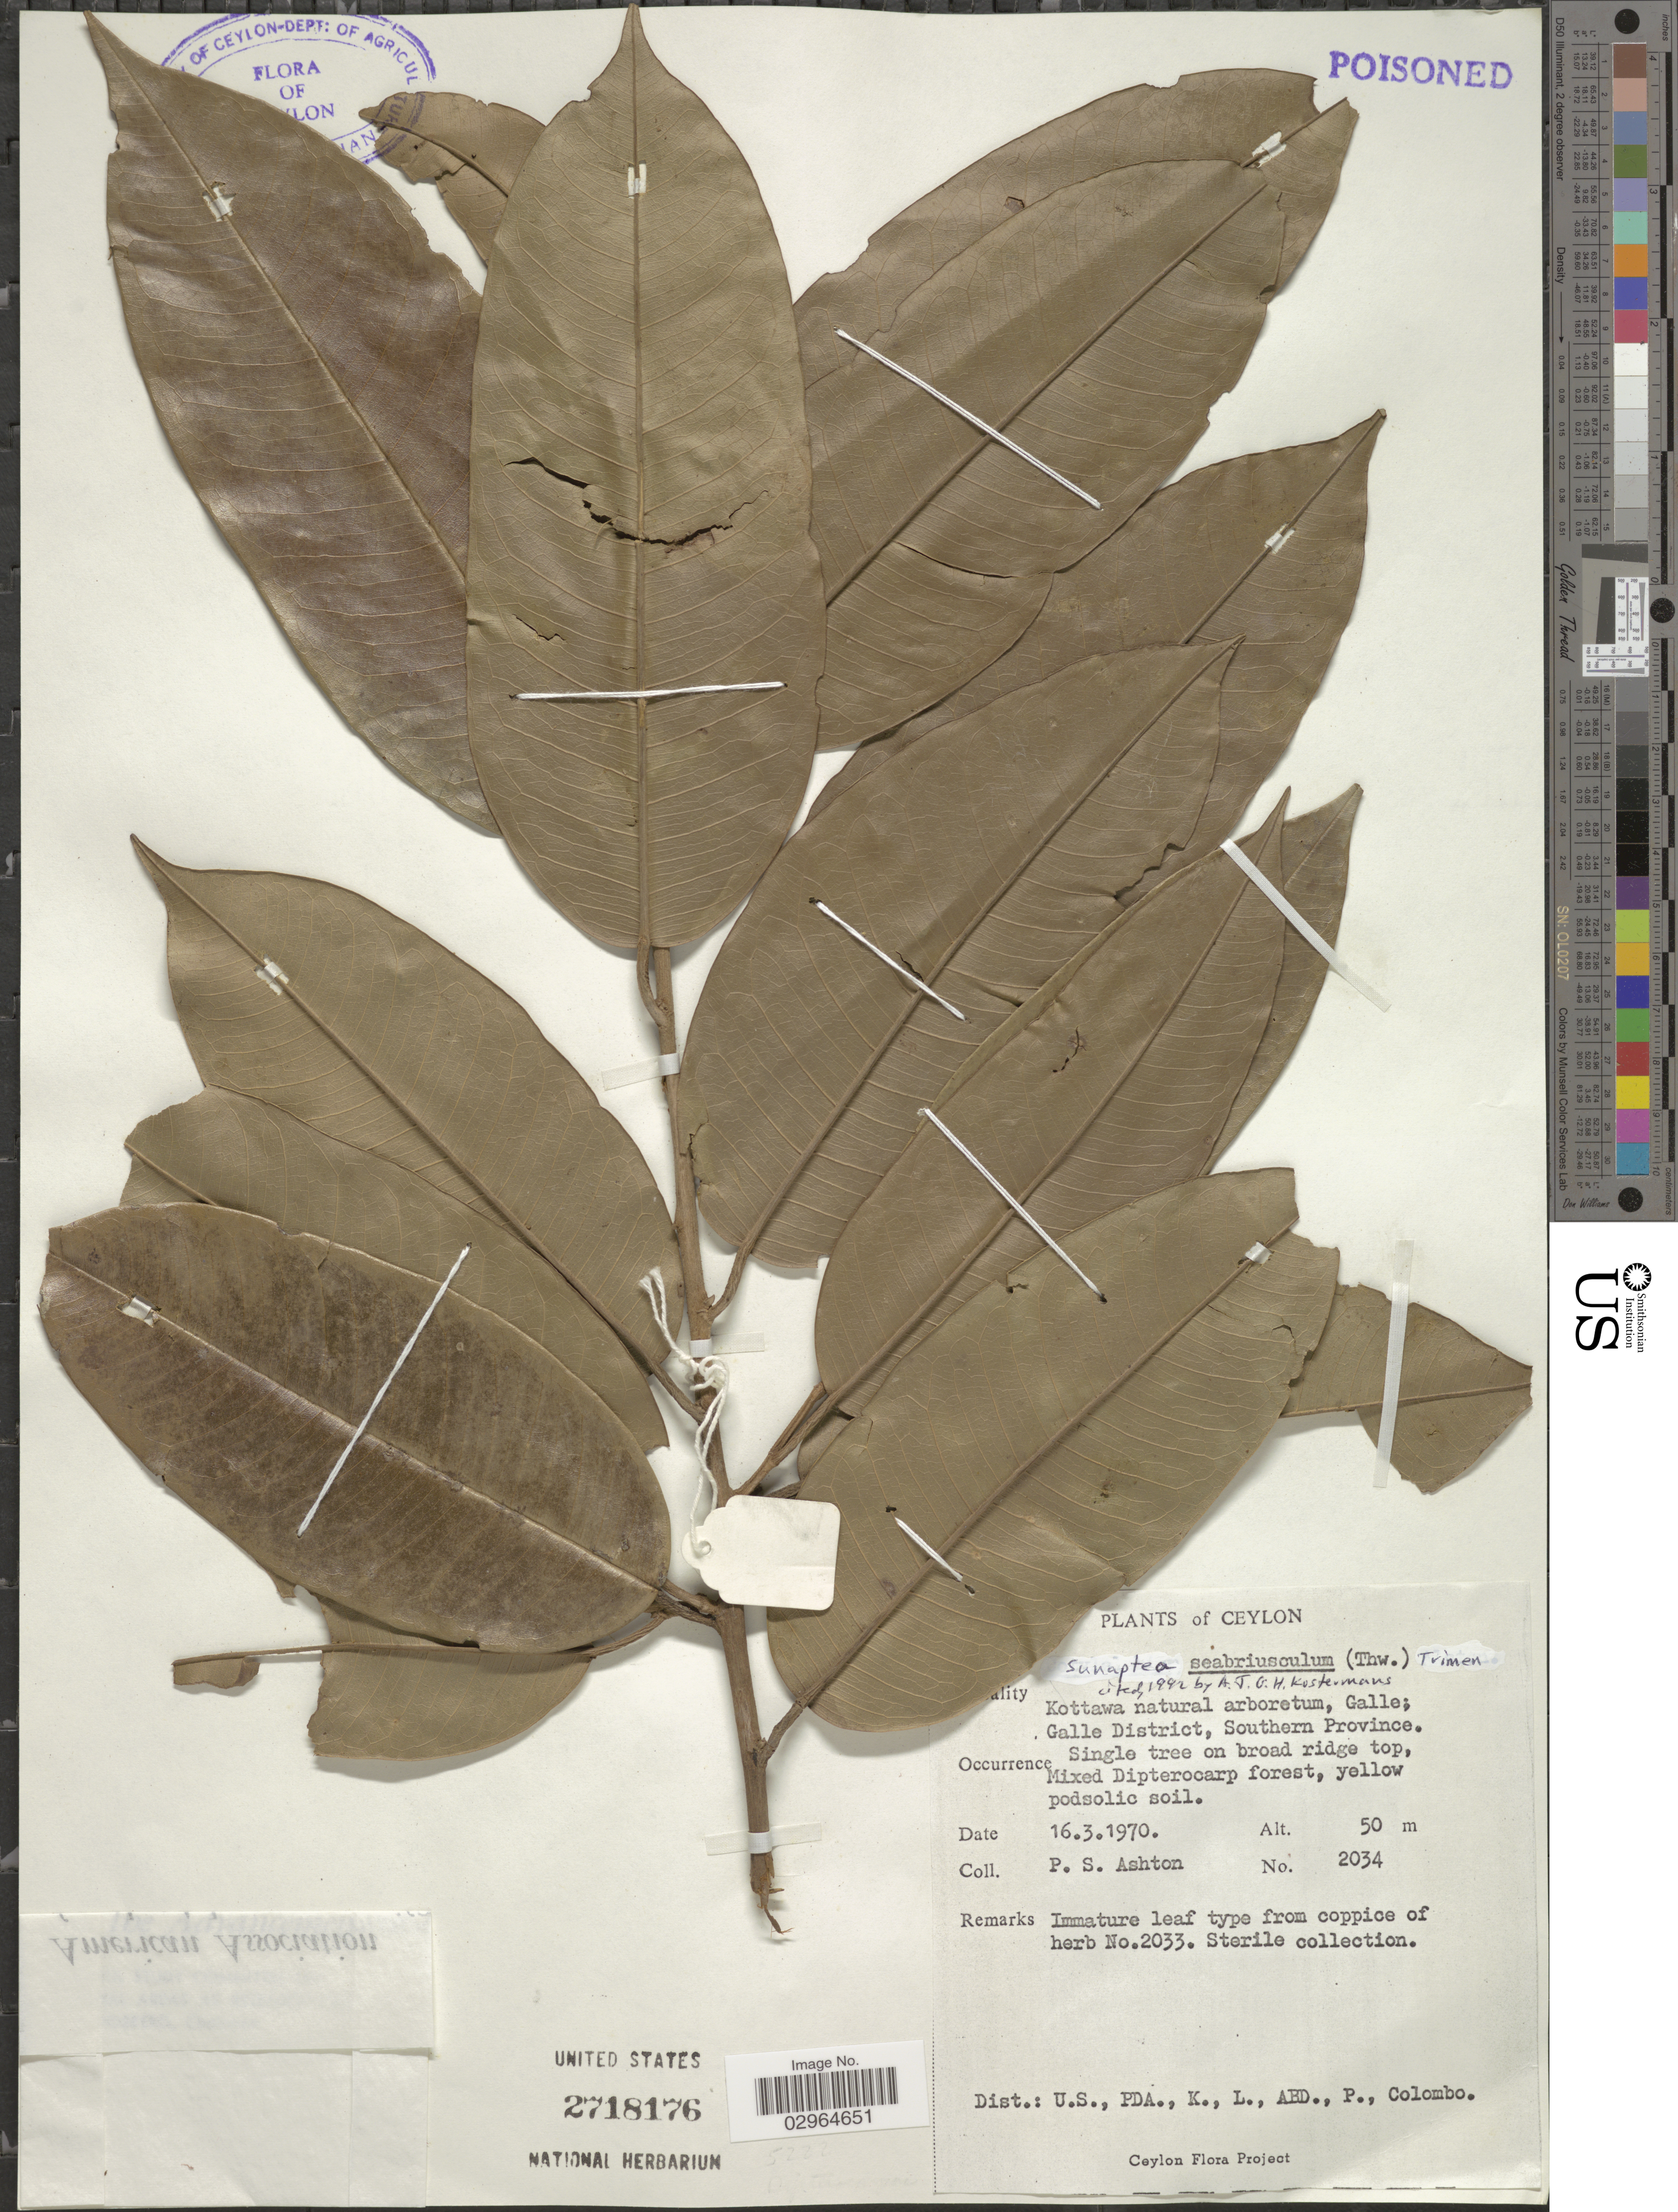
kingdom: Plantae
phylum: Tracheophyta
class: Magnoliopsida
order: Malvales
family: Dipterocarpaceae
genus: Cotylelobium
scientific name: Cotylelobium scabriusculum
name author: Brandis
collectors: P. S. Ashton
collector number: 2034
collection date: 1970-03-16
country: Sri Lanka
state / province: Southern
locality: Ceylon. Kottawa natural arboretum, Galle; Galle District.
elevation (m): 50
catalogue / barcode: US 2718176